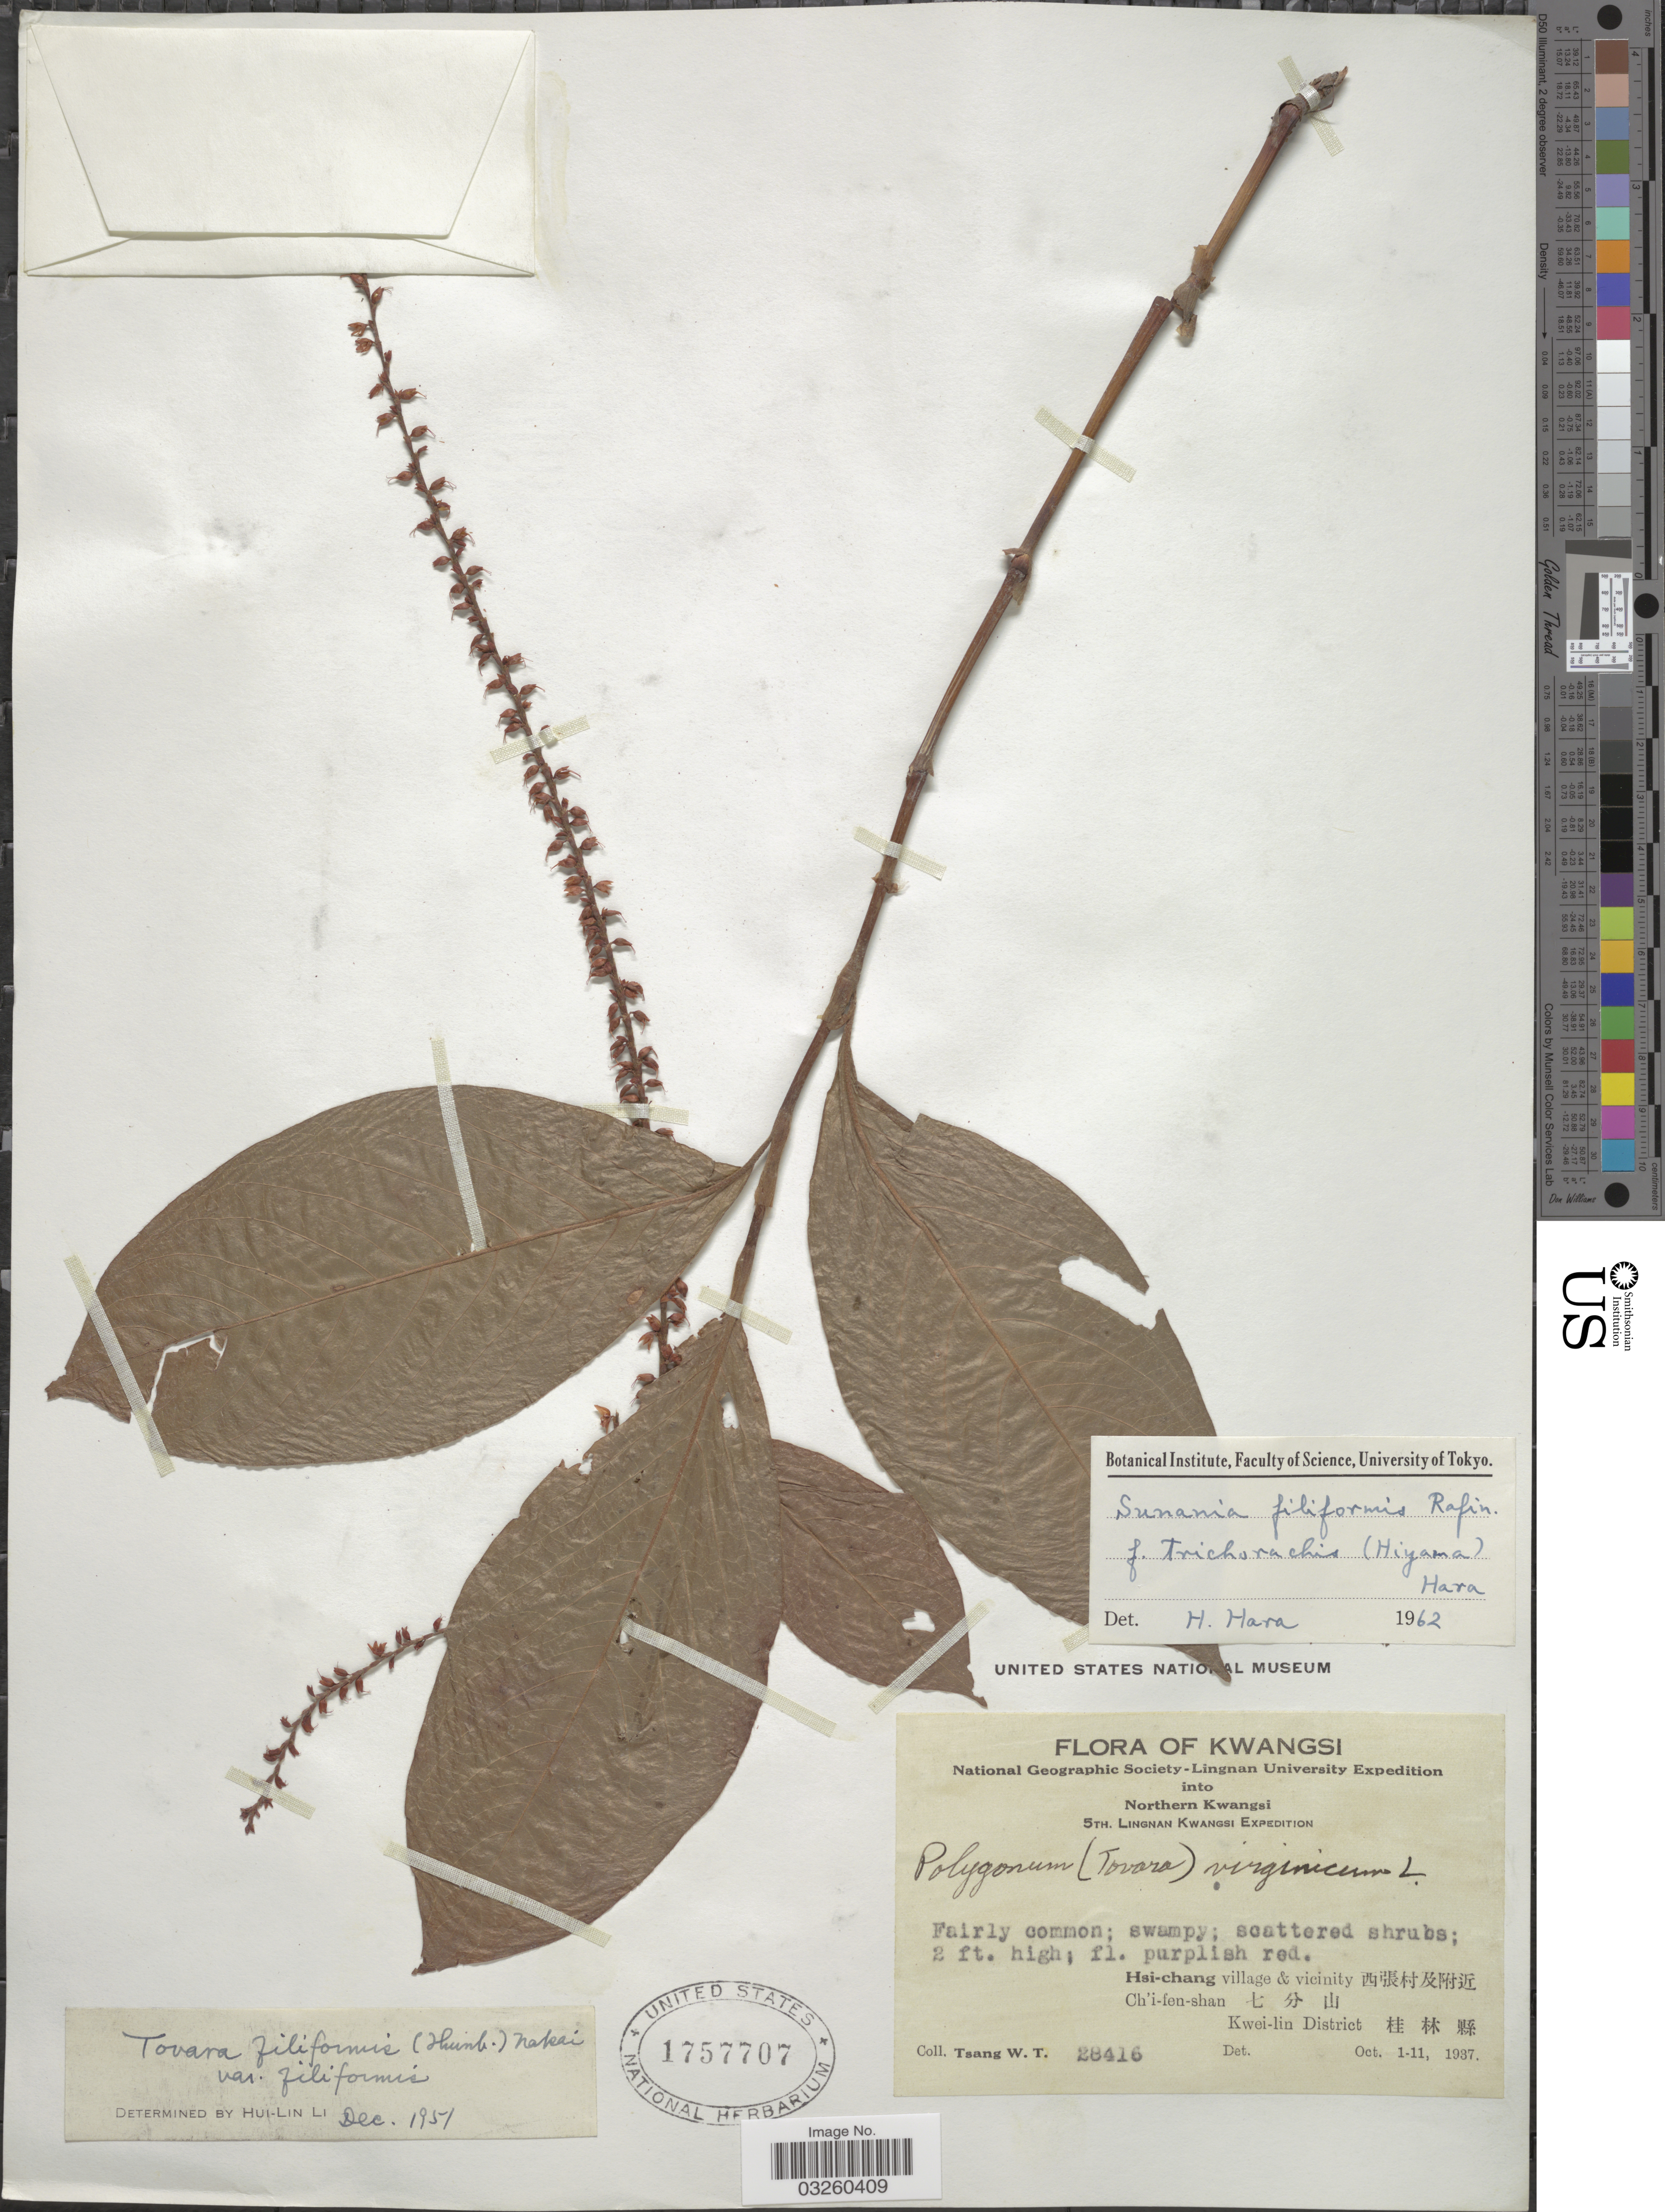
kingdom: Plantae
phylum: Tracheophyta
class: Magnoliopsida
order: Caryophyllales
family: Polygonaceae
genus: Persicaria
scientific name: Persicaria filiformis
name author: (Thunb.) Nakai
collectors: W. T. Tsang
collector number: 28416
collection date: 1937-10-01/1937-10-11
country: China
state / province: Guangxi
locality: Kwangsi. Northern Kwangsi. Hsi-chang village & vicinity. X. Ch'i-fen-shan. X. Kwei-lin District. X.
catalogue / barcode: US 1757707